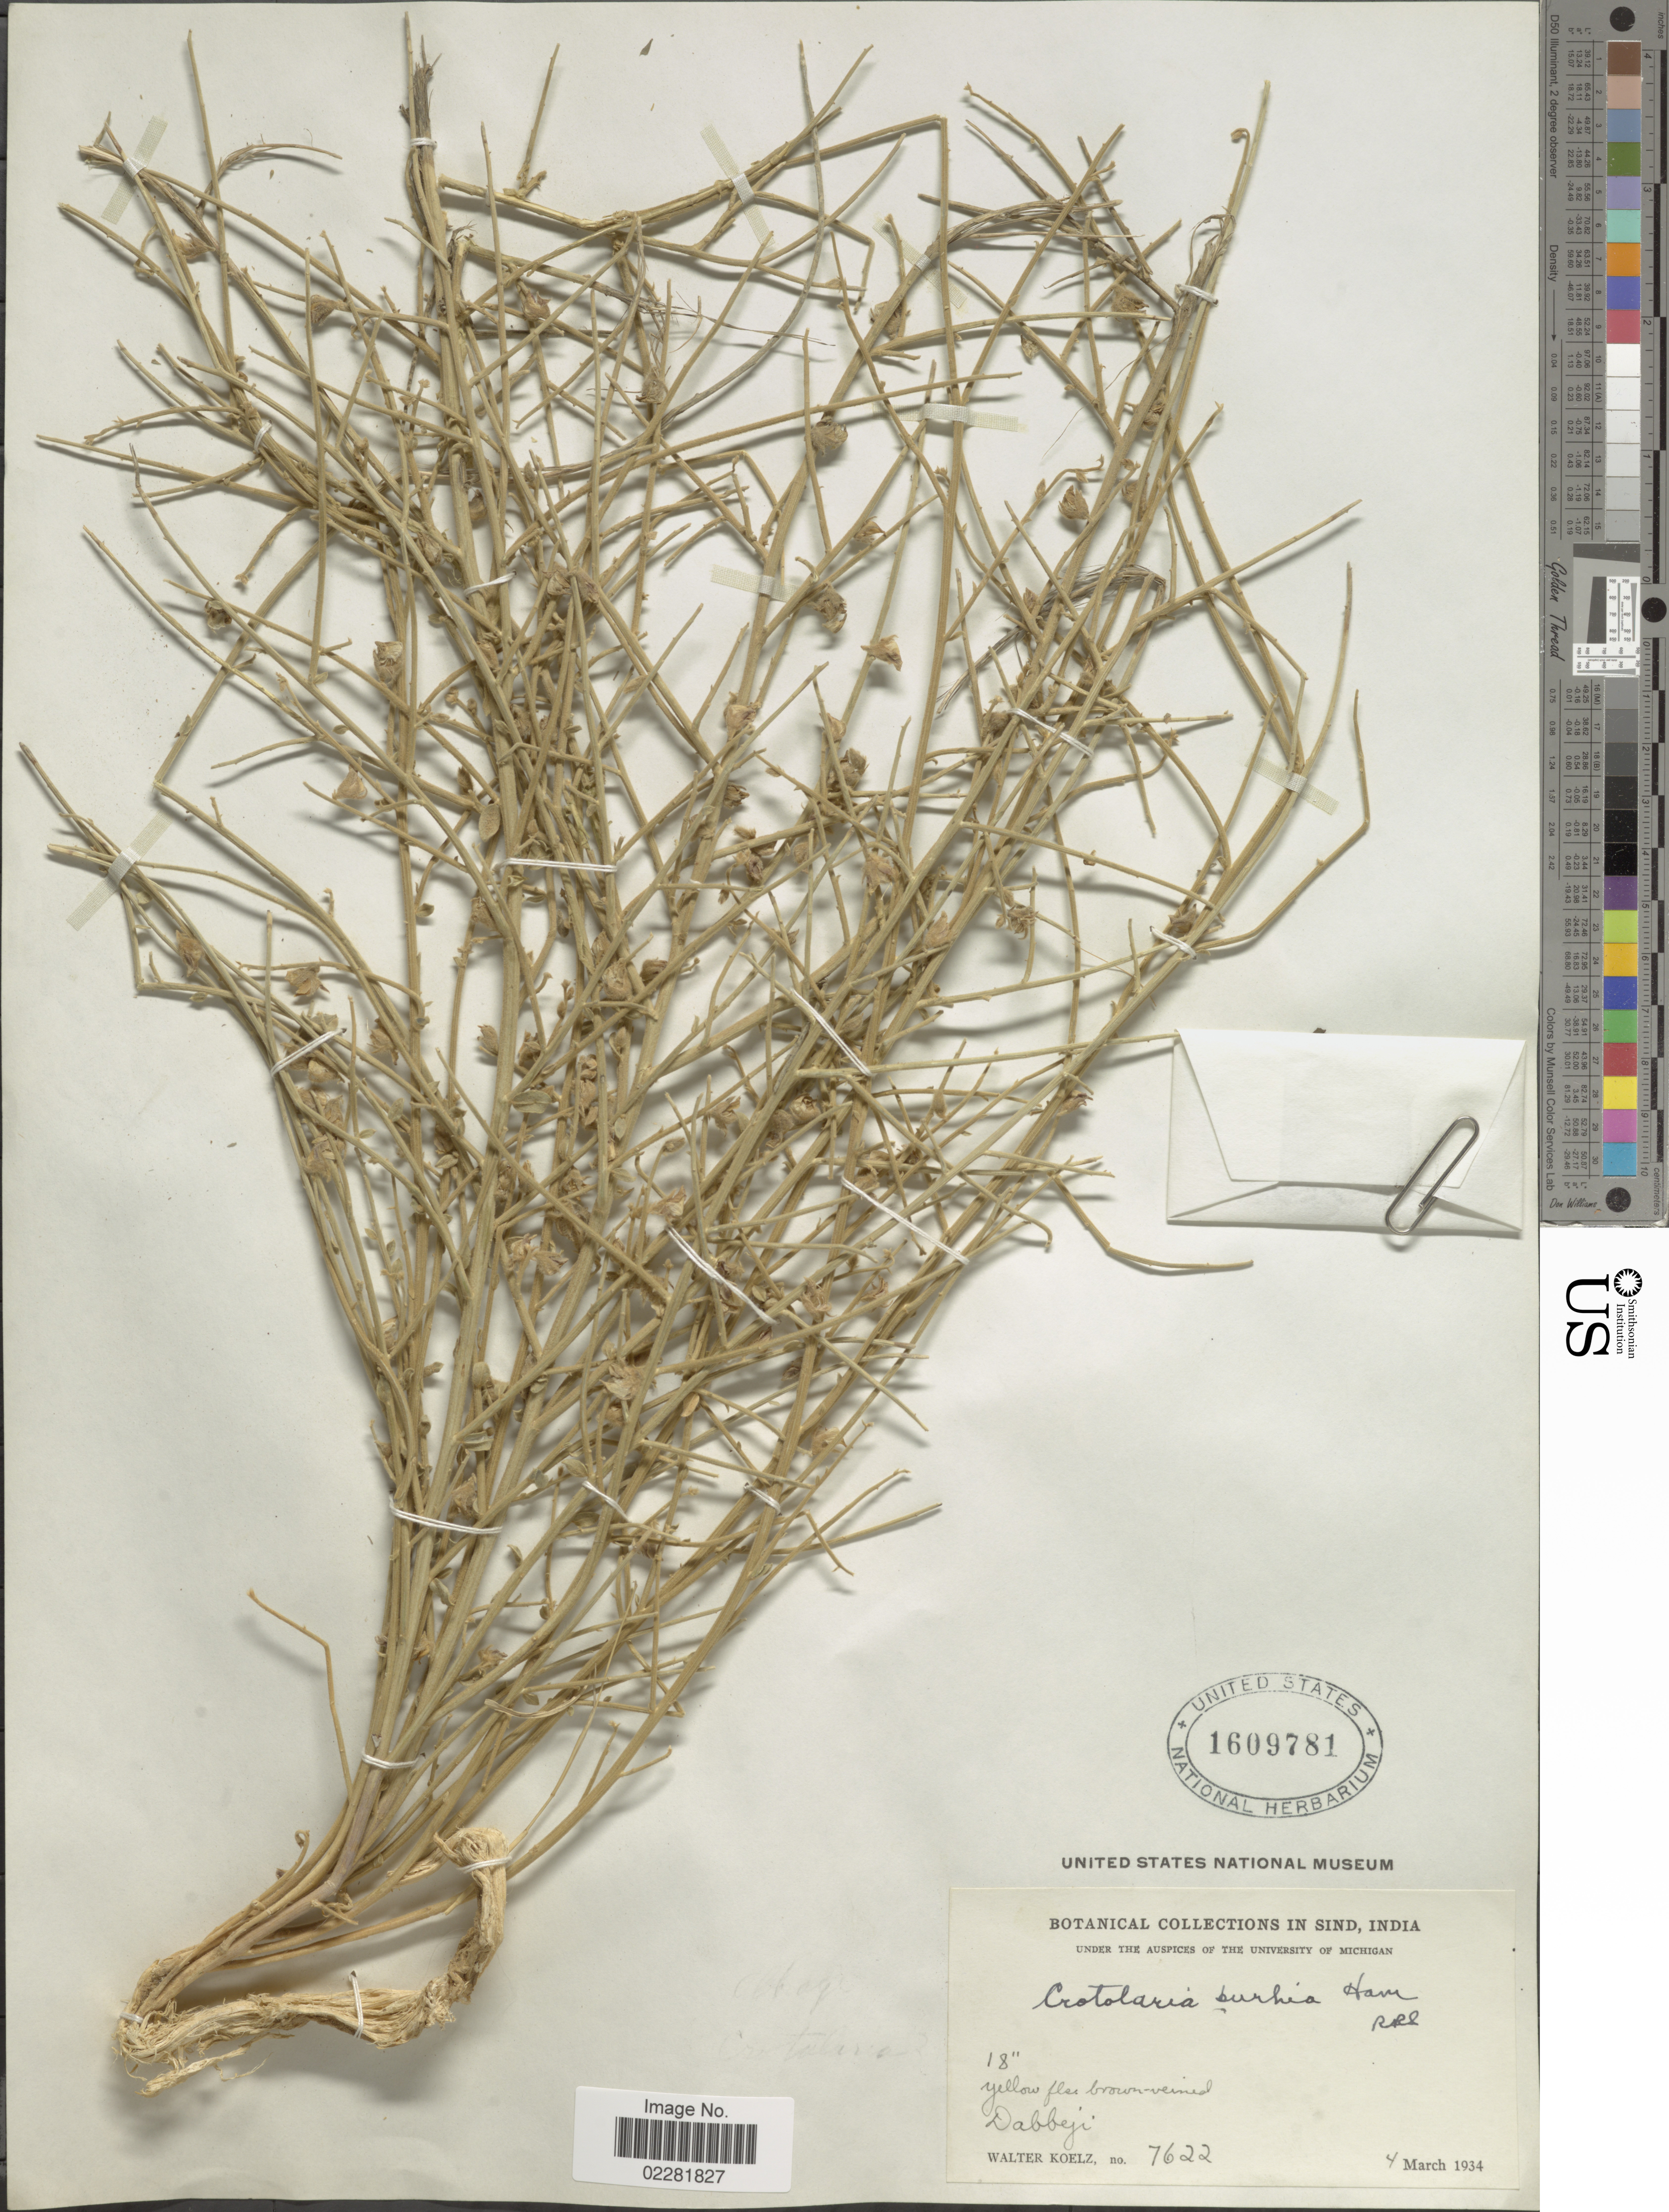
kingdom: Plantae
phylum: Tracheophyta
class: Magnoliopsida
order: Fabales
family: Fabaceae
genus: Crotalaria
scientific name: Crotalaria burhia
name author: Buch.-Ham.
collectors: W. N. Koelz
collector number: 7622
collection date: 1934-03-04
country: Pakistan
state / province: Sindh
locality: Sind, Dabbeji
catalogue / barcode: US 1609781